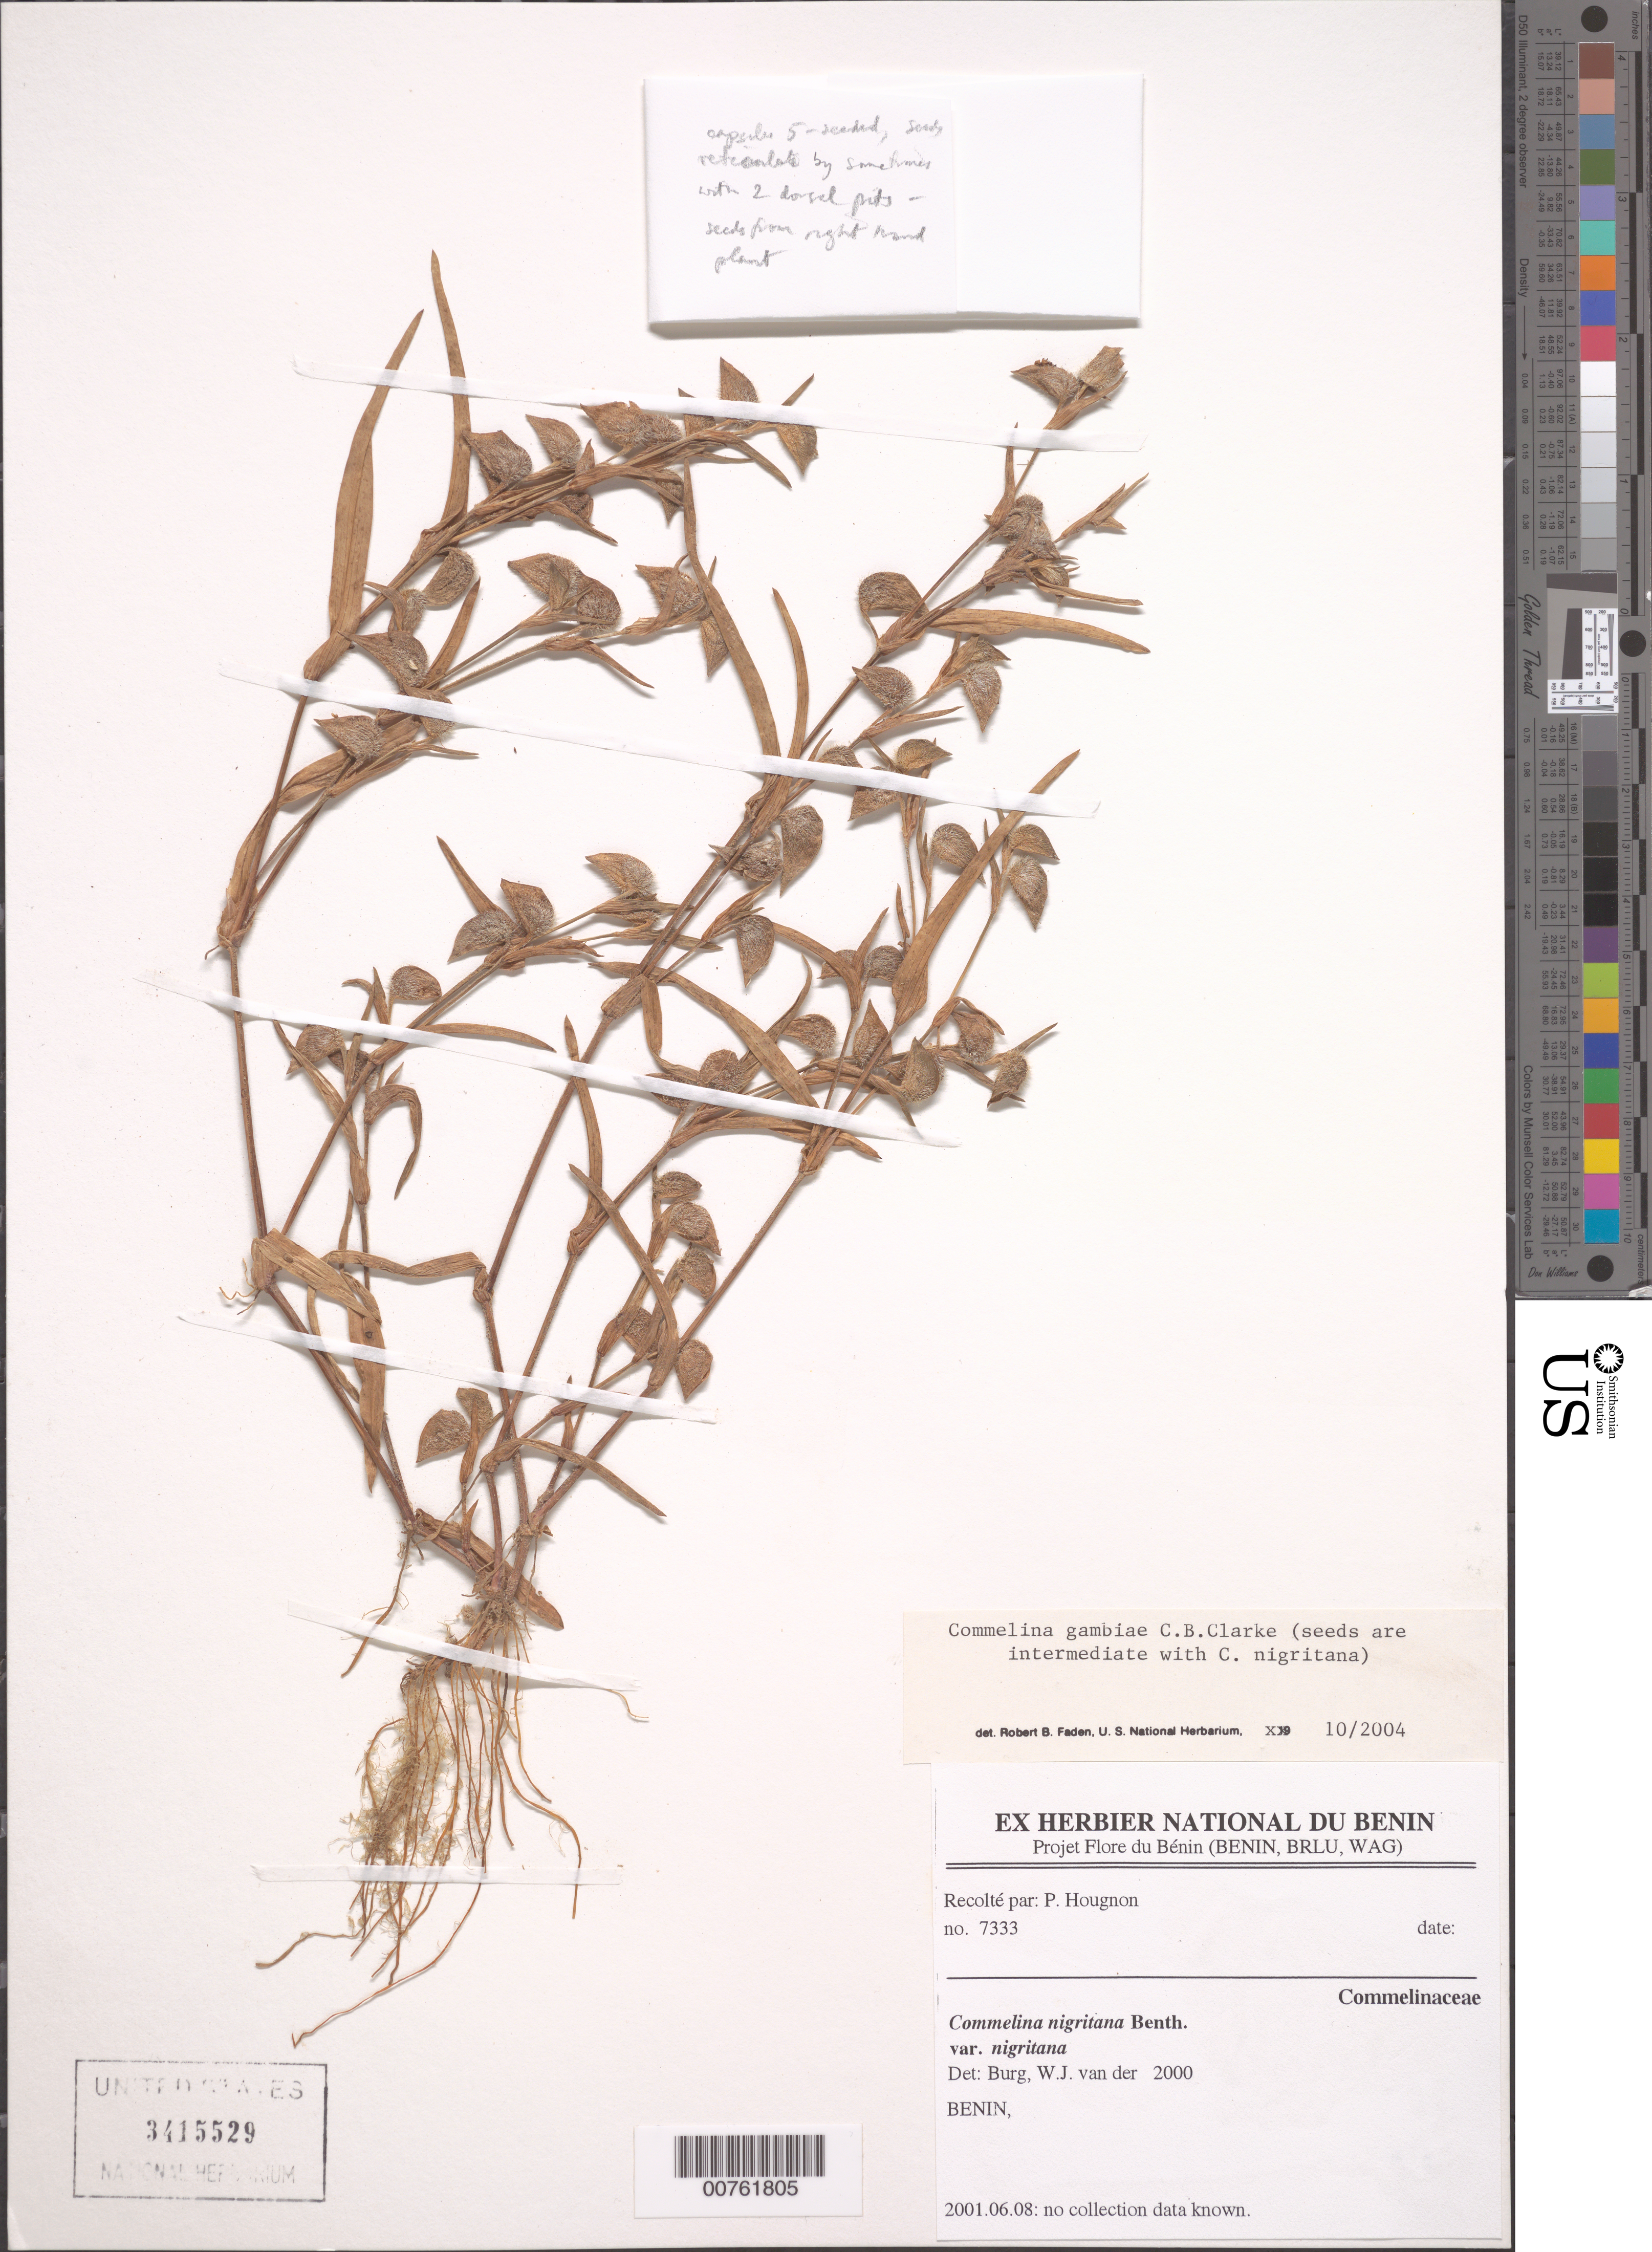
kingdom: Plantae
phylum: Tracheophyta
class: Liliopsida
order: Commelinales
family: Commelinaceae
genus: Commelina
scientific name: Commelina gambiae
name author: C.B. Clarke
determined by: Faden, Robert B., (US), Smithsonian Institution - National Museum of Natural History (UNITED STATES)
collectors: P. Hougnon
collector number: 7333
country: Benin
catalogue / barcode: US 3415529